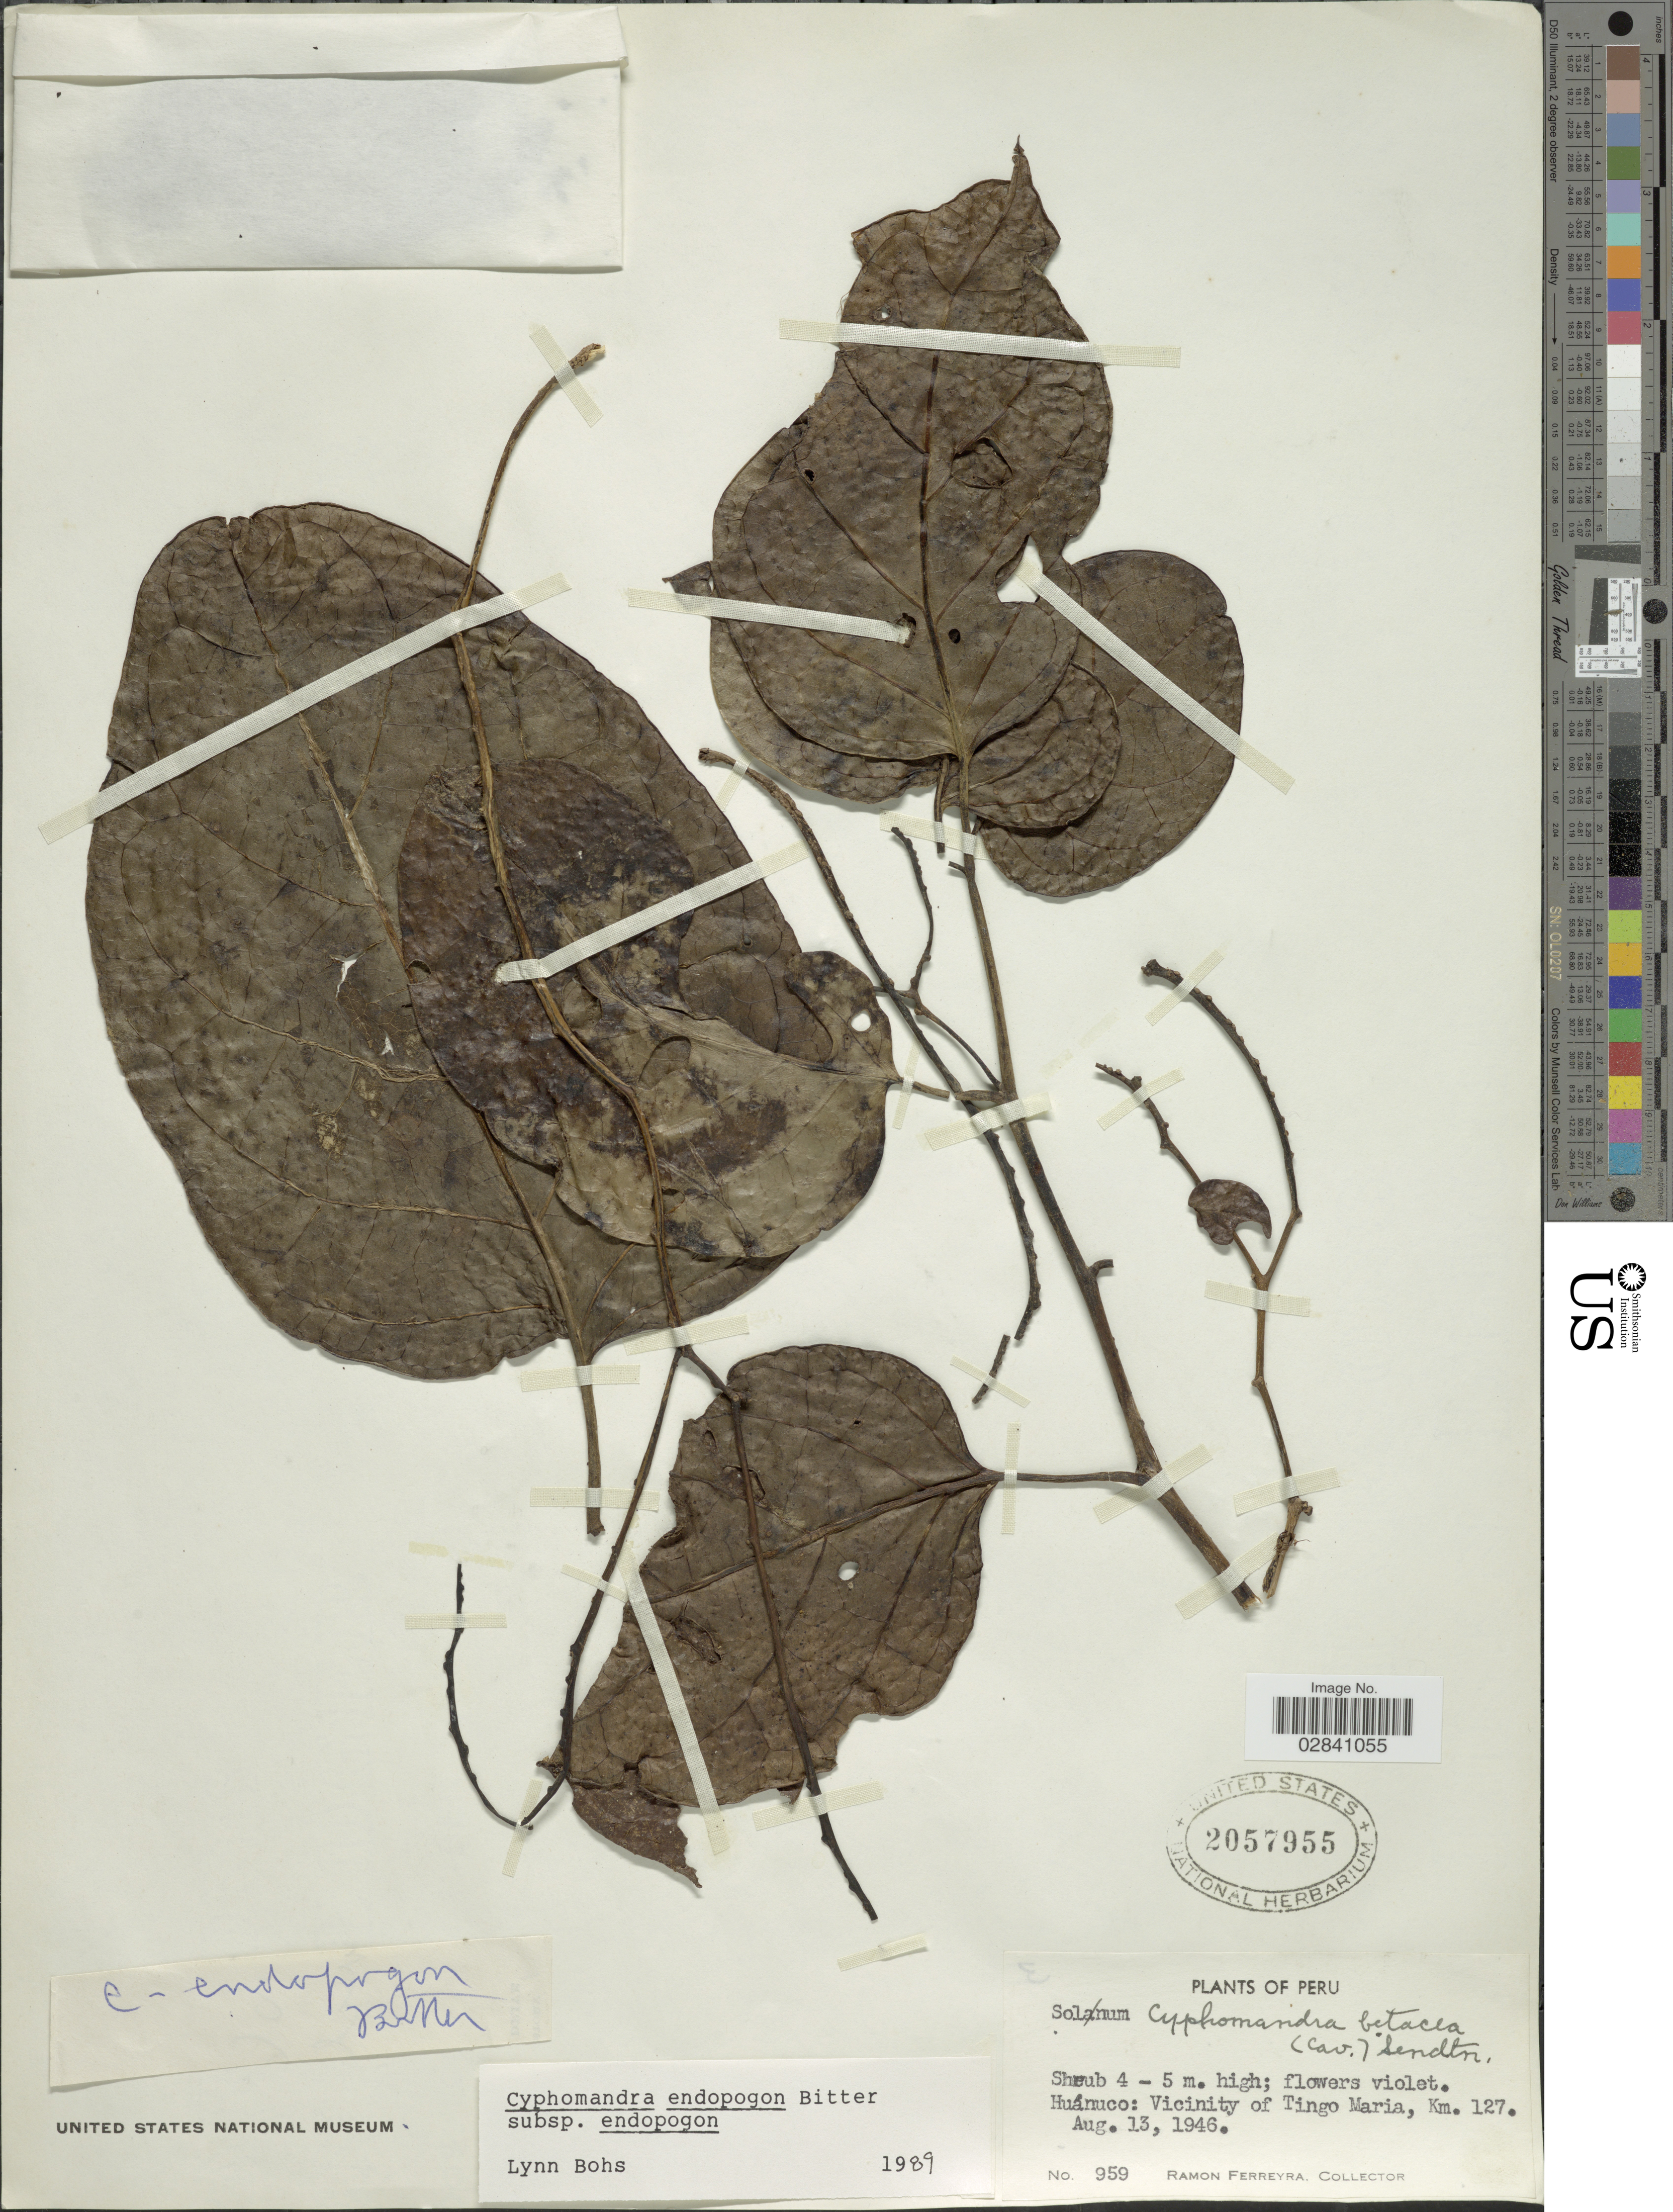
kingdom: Plantae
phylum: Tracheophyta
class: Magnoliopsida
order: Solanales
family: Solanaceae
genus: Cyphomandra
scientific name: Cyphomandra endopogon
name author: Bitter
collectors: R. A. Ferreyra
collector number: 959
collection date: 1946-08-13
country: Peru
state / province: Huánuco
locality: Vicinity of Tingo Maria, Km. 127.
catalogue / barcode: US 2057955